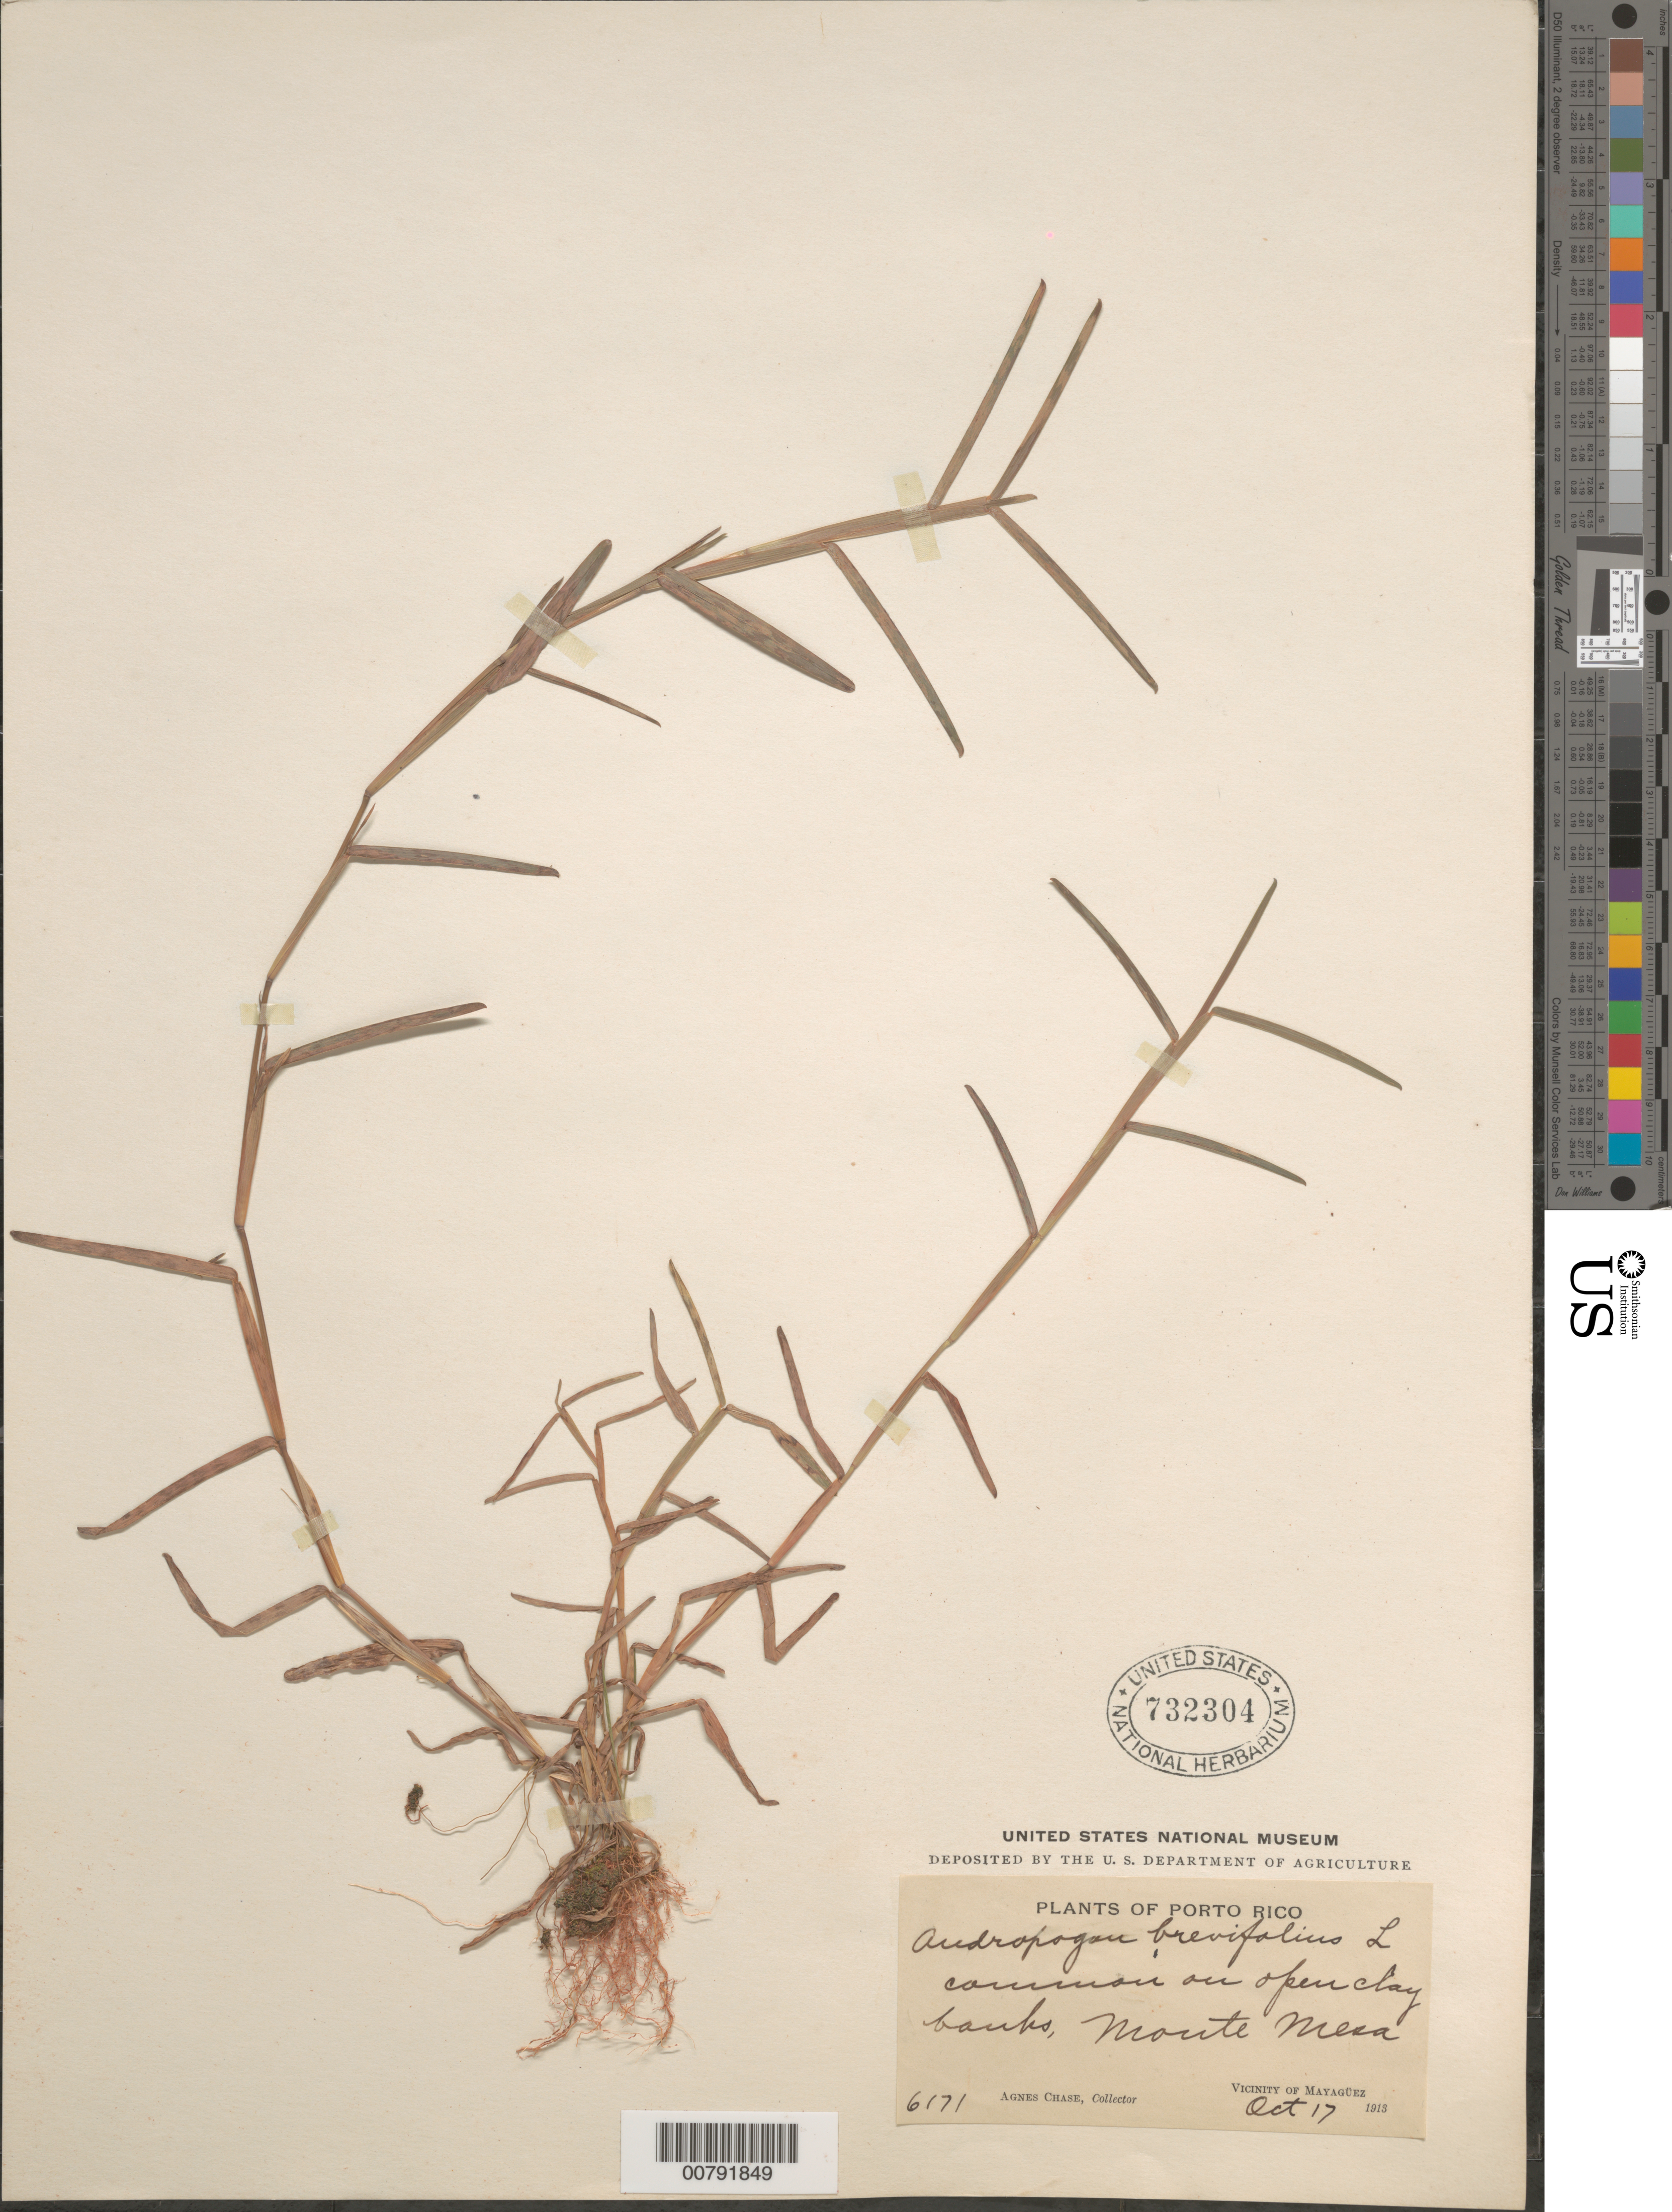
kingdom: Plantae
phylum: Tracheophyta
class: Liliopsida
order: Poales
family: Poaceae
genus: Schizachyrium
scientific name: Schizachyrium brevifolium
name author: (Sw.) Nees ex Büse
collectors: A. Chase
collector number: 6171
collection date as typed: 17 Oct 1913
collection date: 1913-10-17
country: Puerto Rico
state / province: Mayagüez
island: Puerto Rico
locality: Mayaguez vicinity, Monte Mesa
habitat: Open clay banks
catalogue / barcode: US 732304